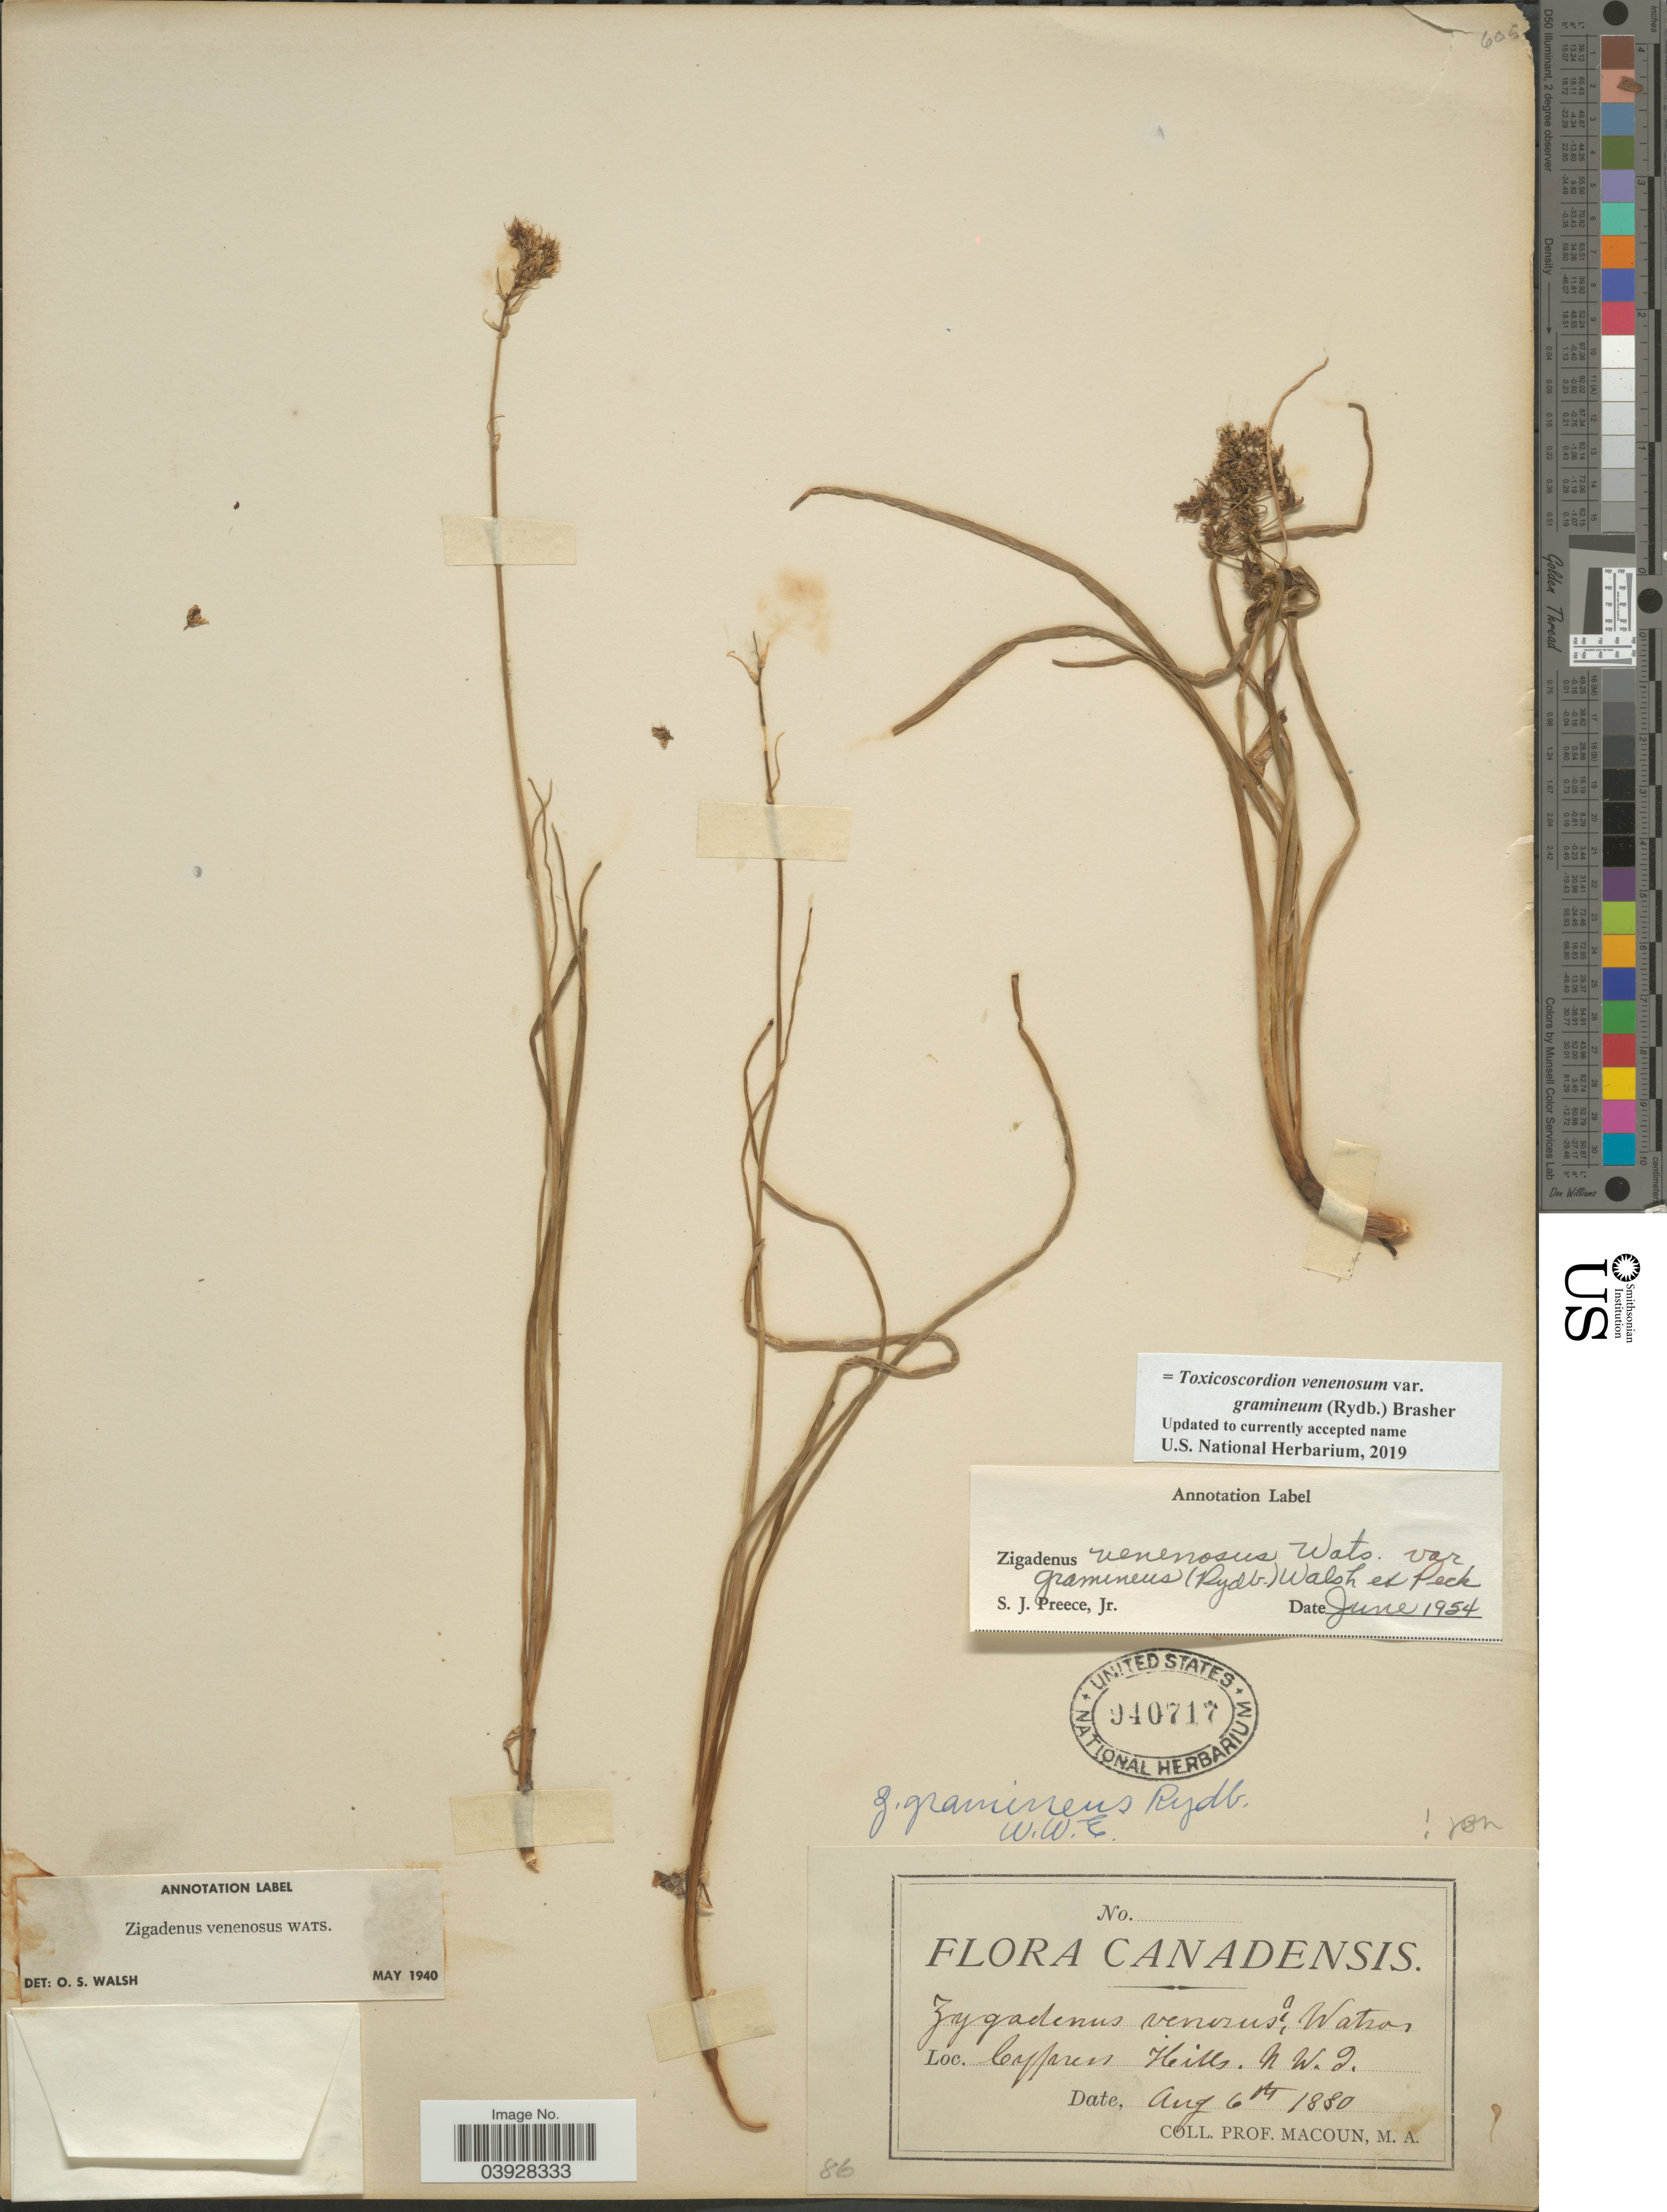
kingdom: Plantae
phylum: Tracheophyta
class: Liliopsida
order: Liliales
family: Melanthiaceae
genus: Toxicoscordion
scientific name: Toxicoscordion venenosum var. gramineum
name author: (Rydb.) Brasher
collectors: Prof. Macoun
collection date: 1830-08-06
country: Canada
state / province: Northwest Territories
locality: Cypress Hills.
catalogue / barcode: US 940717